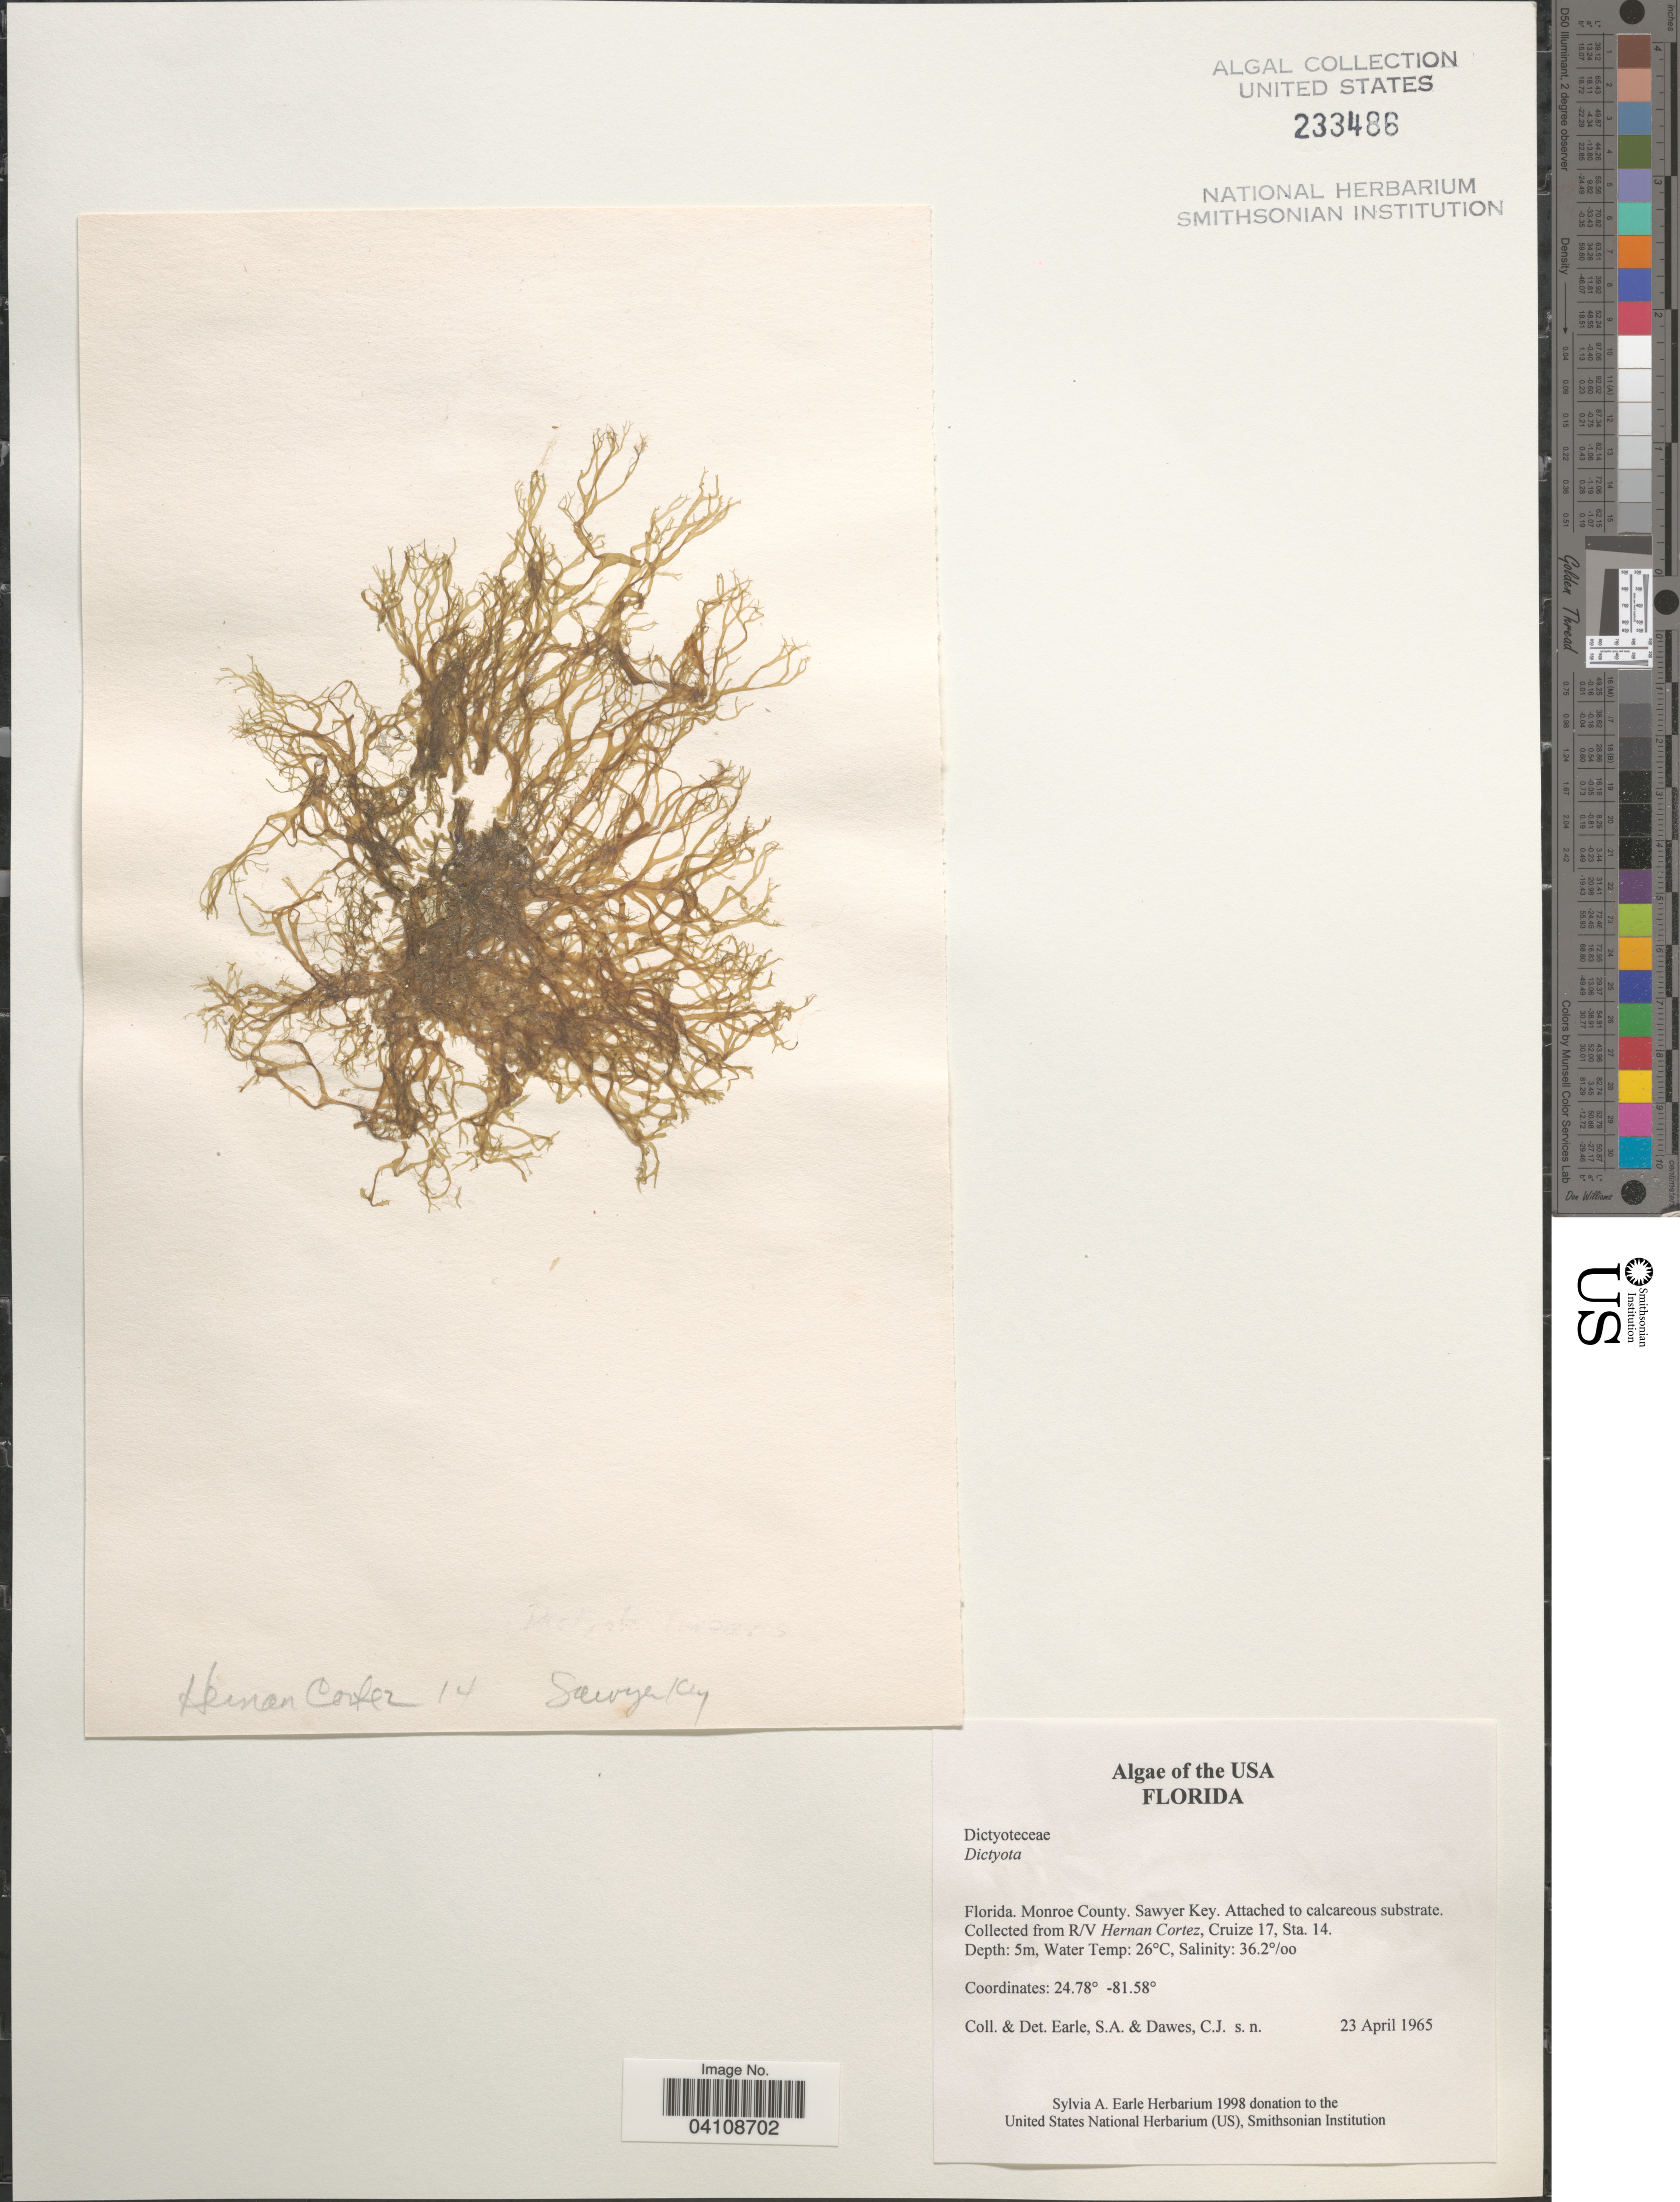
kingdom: Chromista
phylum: Ochrophyta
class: Phaeophyceae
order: Dictyotales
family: Dictyotaceae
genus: Dictyota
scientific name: Dictyota sp.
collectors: S. A. Earle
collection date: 1965-04-23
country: United States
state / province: Florida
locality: Monroe County. Sawyer Key. R/V Hernan Cortez, Cruize 17, Sta. 14.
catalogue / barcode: US 233486